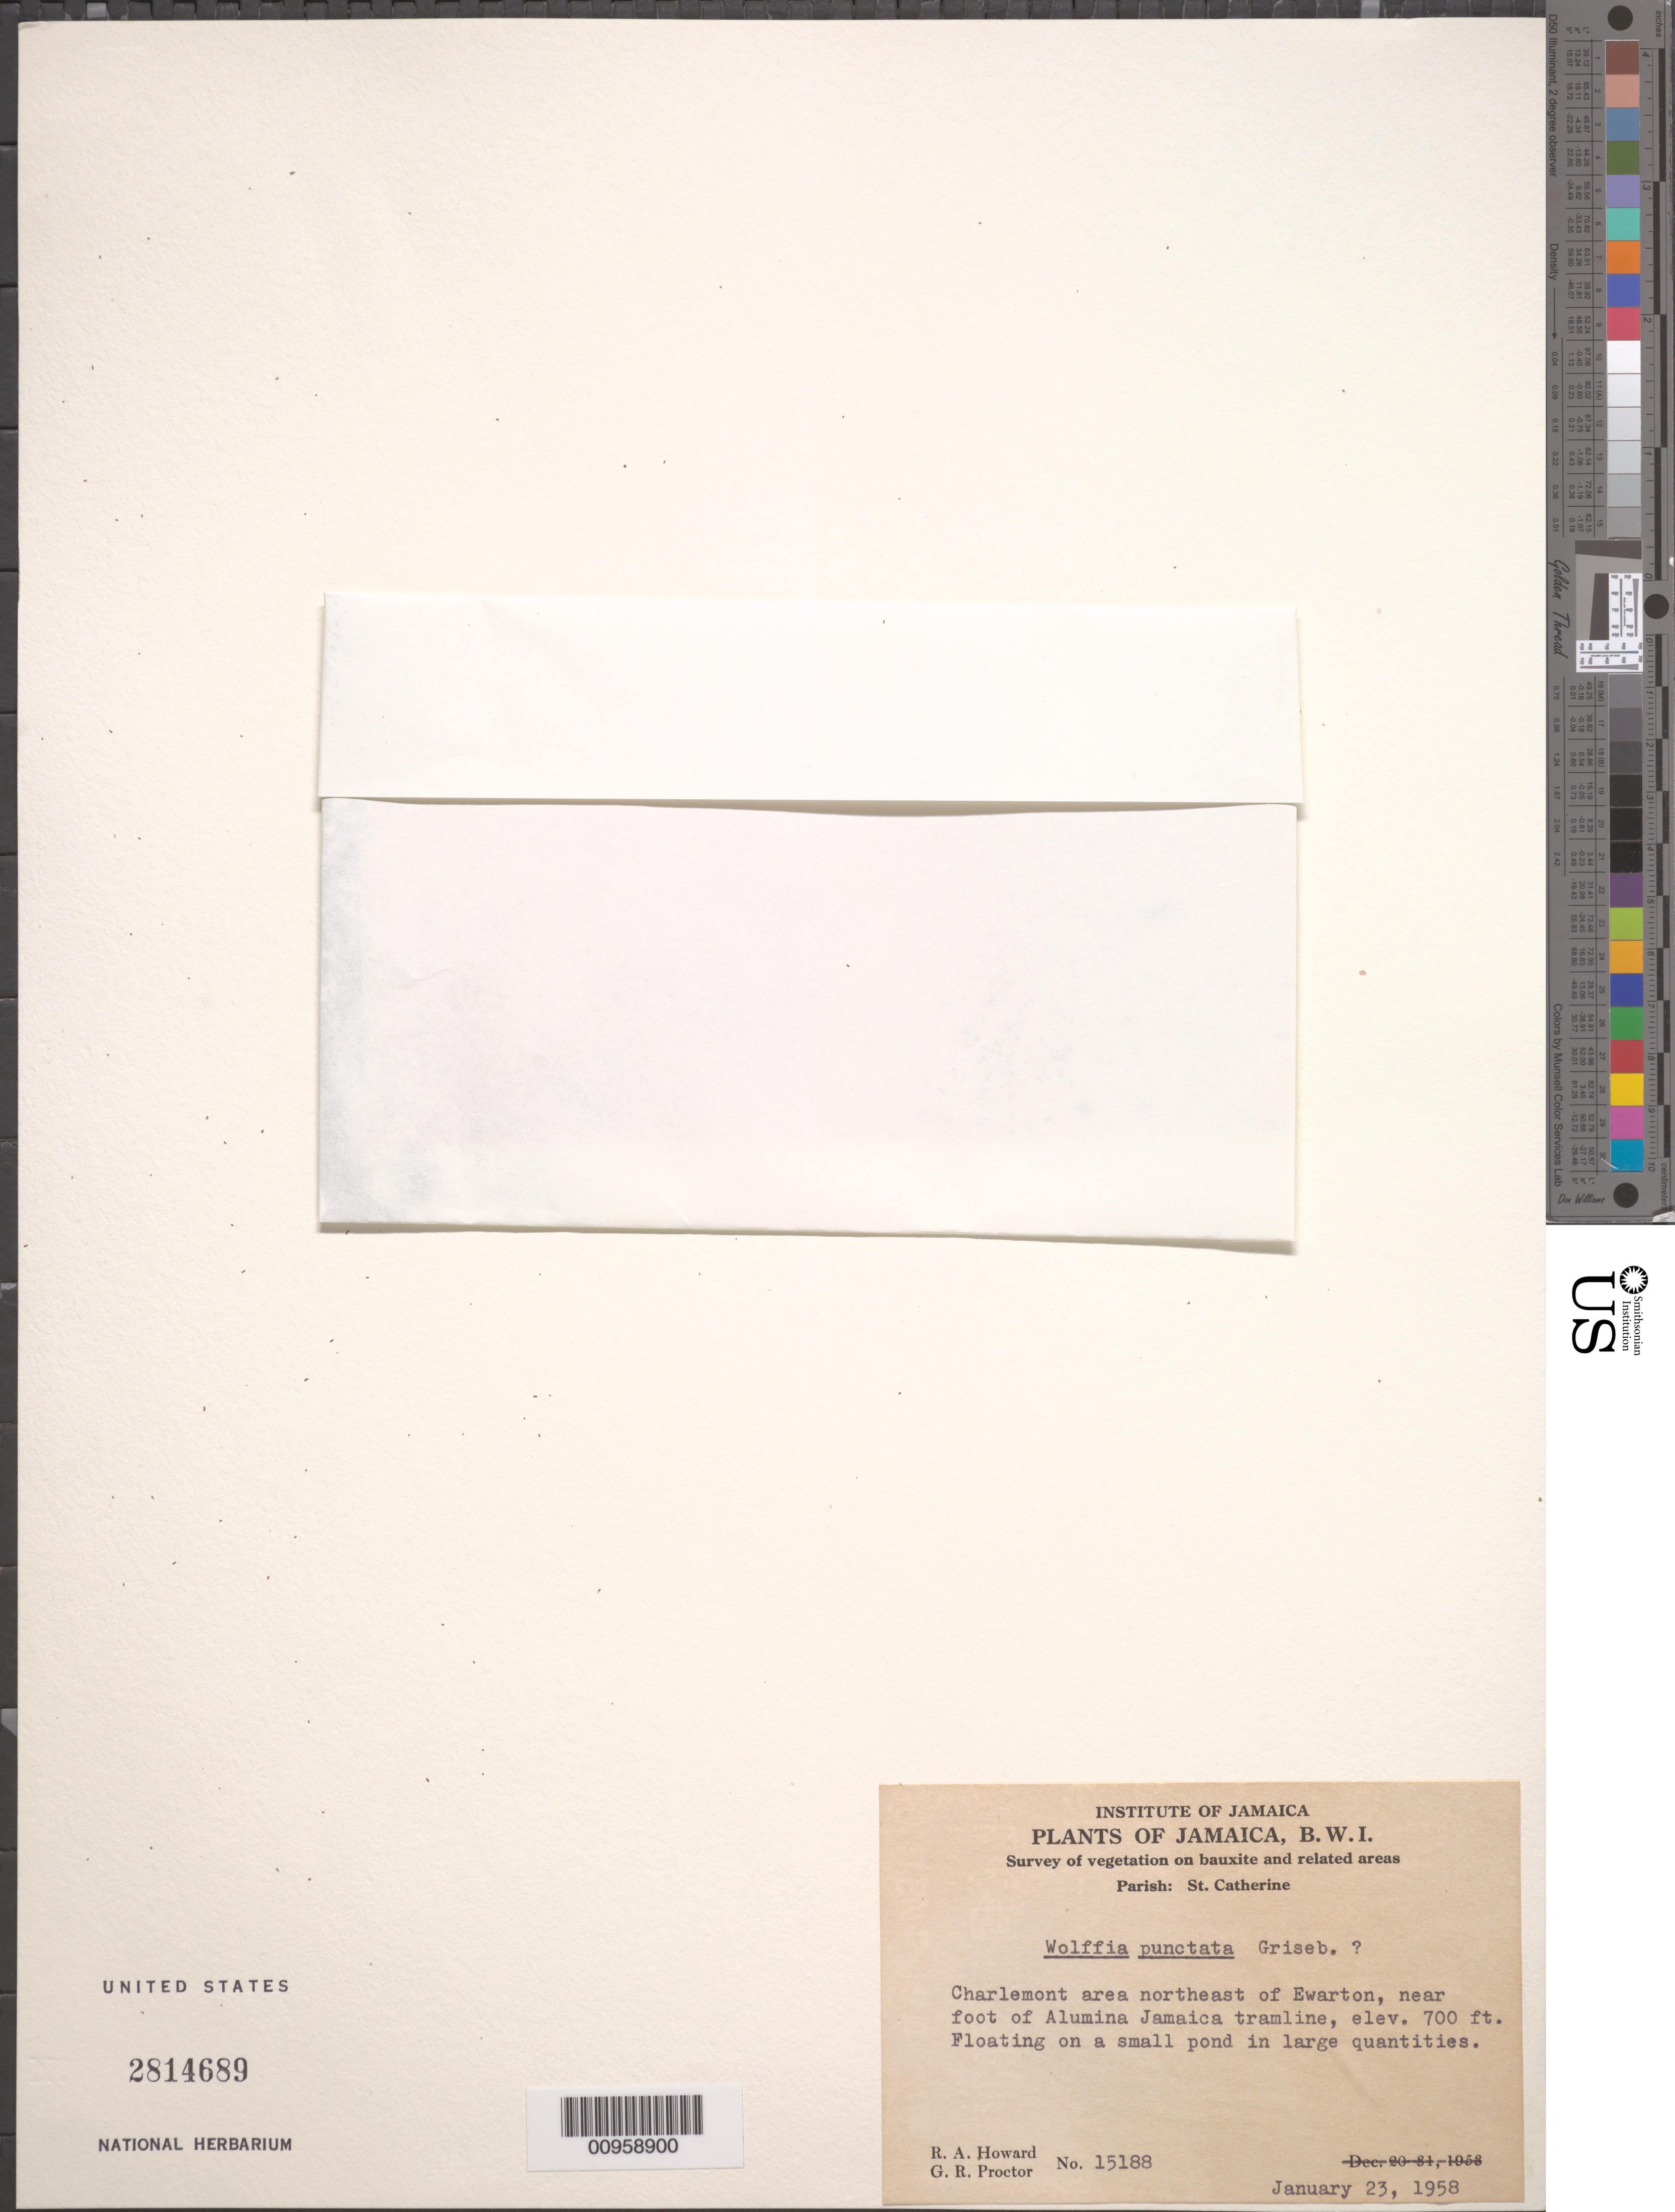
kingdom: Plantae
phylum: Tracheophyta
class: Liliopsida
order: Alismatales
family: Araceae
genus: Wolffia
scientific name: Wolffia punctata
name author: Griseb.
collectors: R. A. Howard & G. R. Proctor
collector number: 15188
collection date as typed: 23 Jan 1958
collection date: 1958-01-23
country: Jamaica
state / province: Saint Catherine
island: Jamaica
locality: Charlemont area northeast of Ewarton, near foot of Alumina Jamaica tramline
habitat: Floating on a small pond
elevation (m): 213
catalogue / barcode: US 2814689